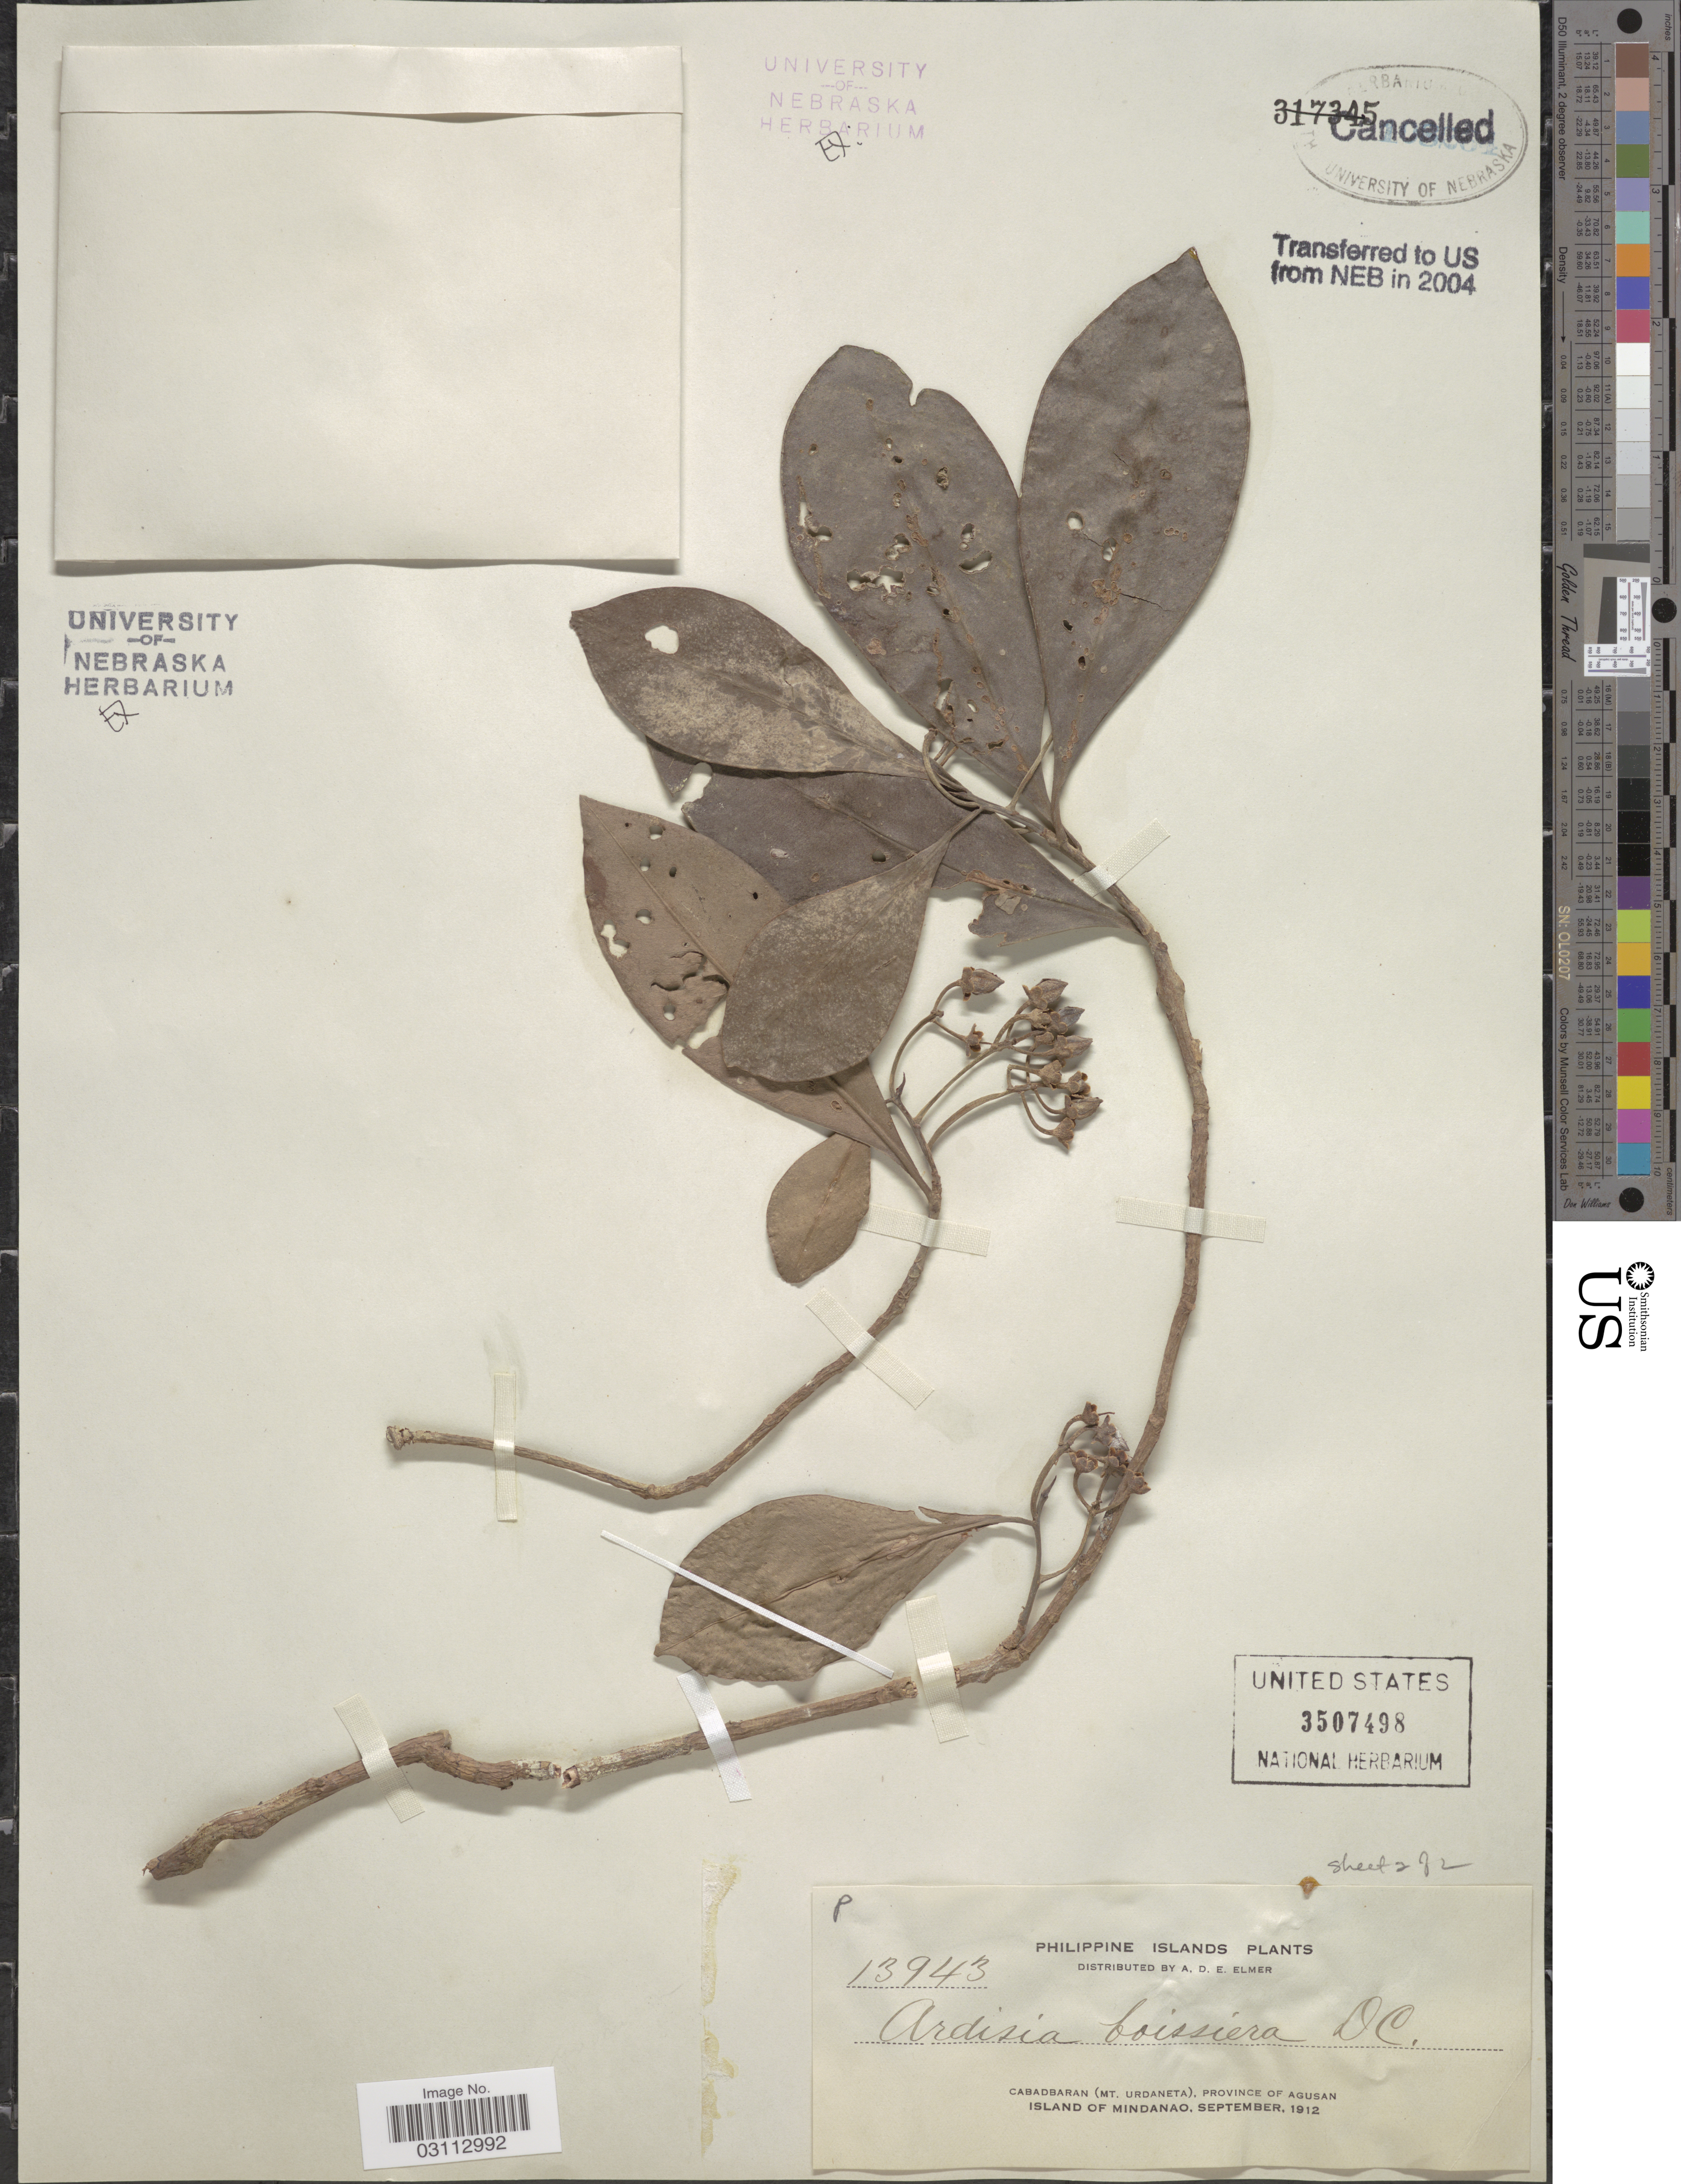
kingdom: Plantae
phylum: Tracheophyta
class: Magnoliopsida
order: Ericales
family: Primulaceae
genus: Ardisia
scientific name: Ardisia squamulosa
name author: C. Presl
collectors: A. D. E. Elmer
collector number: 13943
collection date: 1912-09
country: Philippines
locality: Cabadbaran (Mt. Urdaneta), province of Agusan. Island of Mindanao.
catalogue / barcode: US 3507498